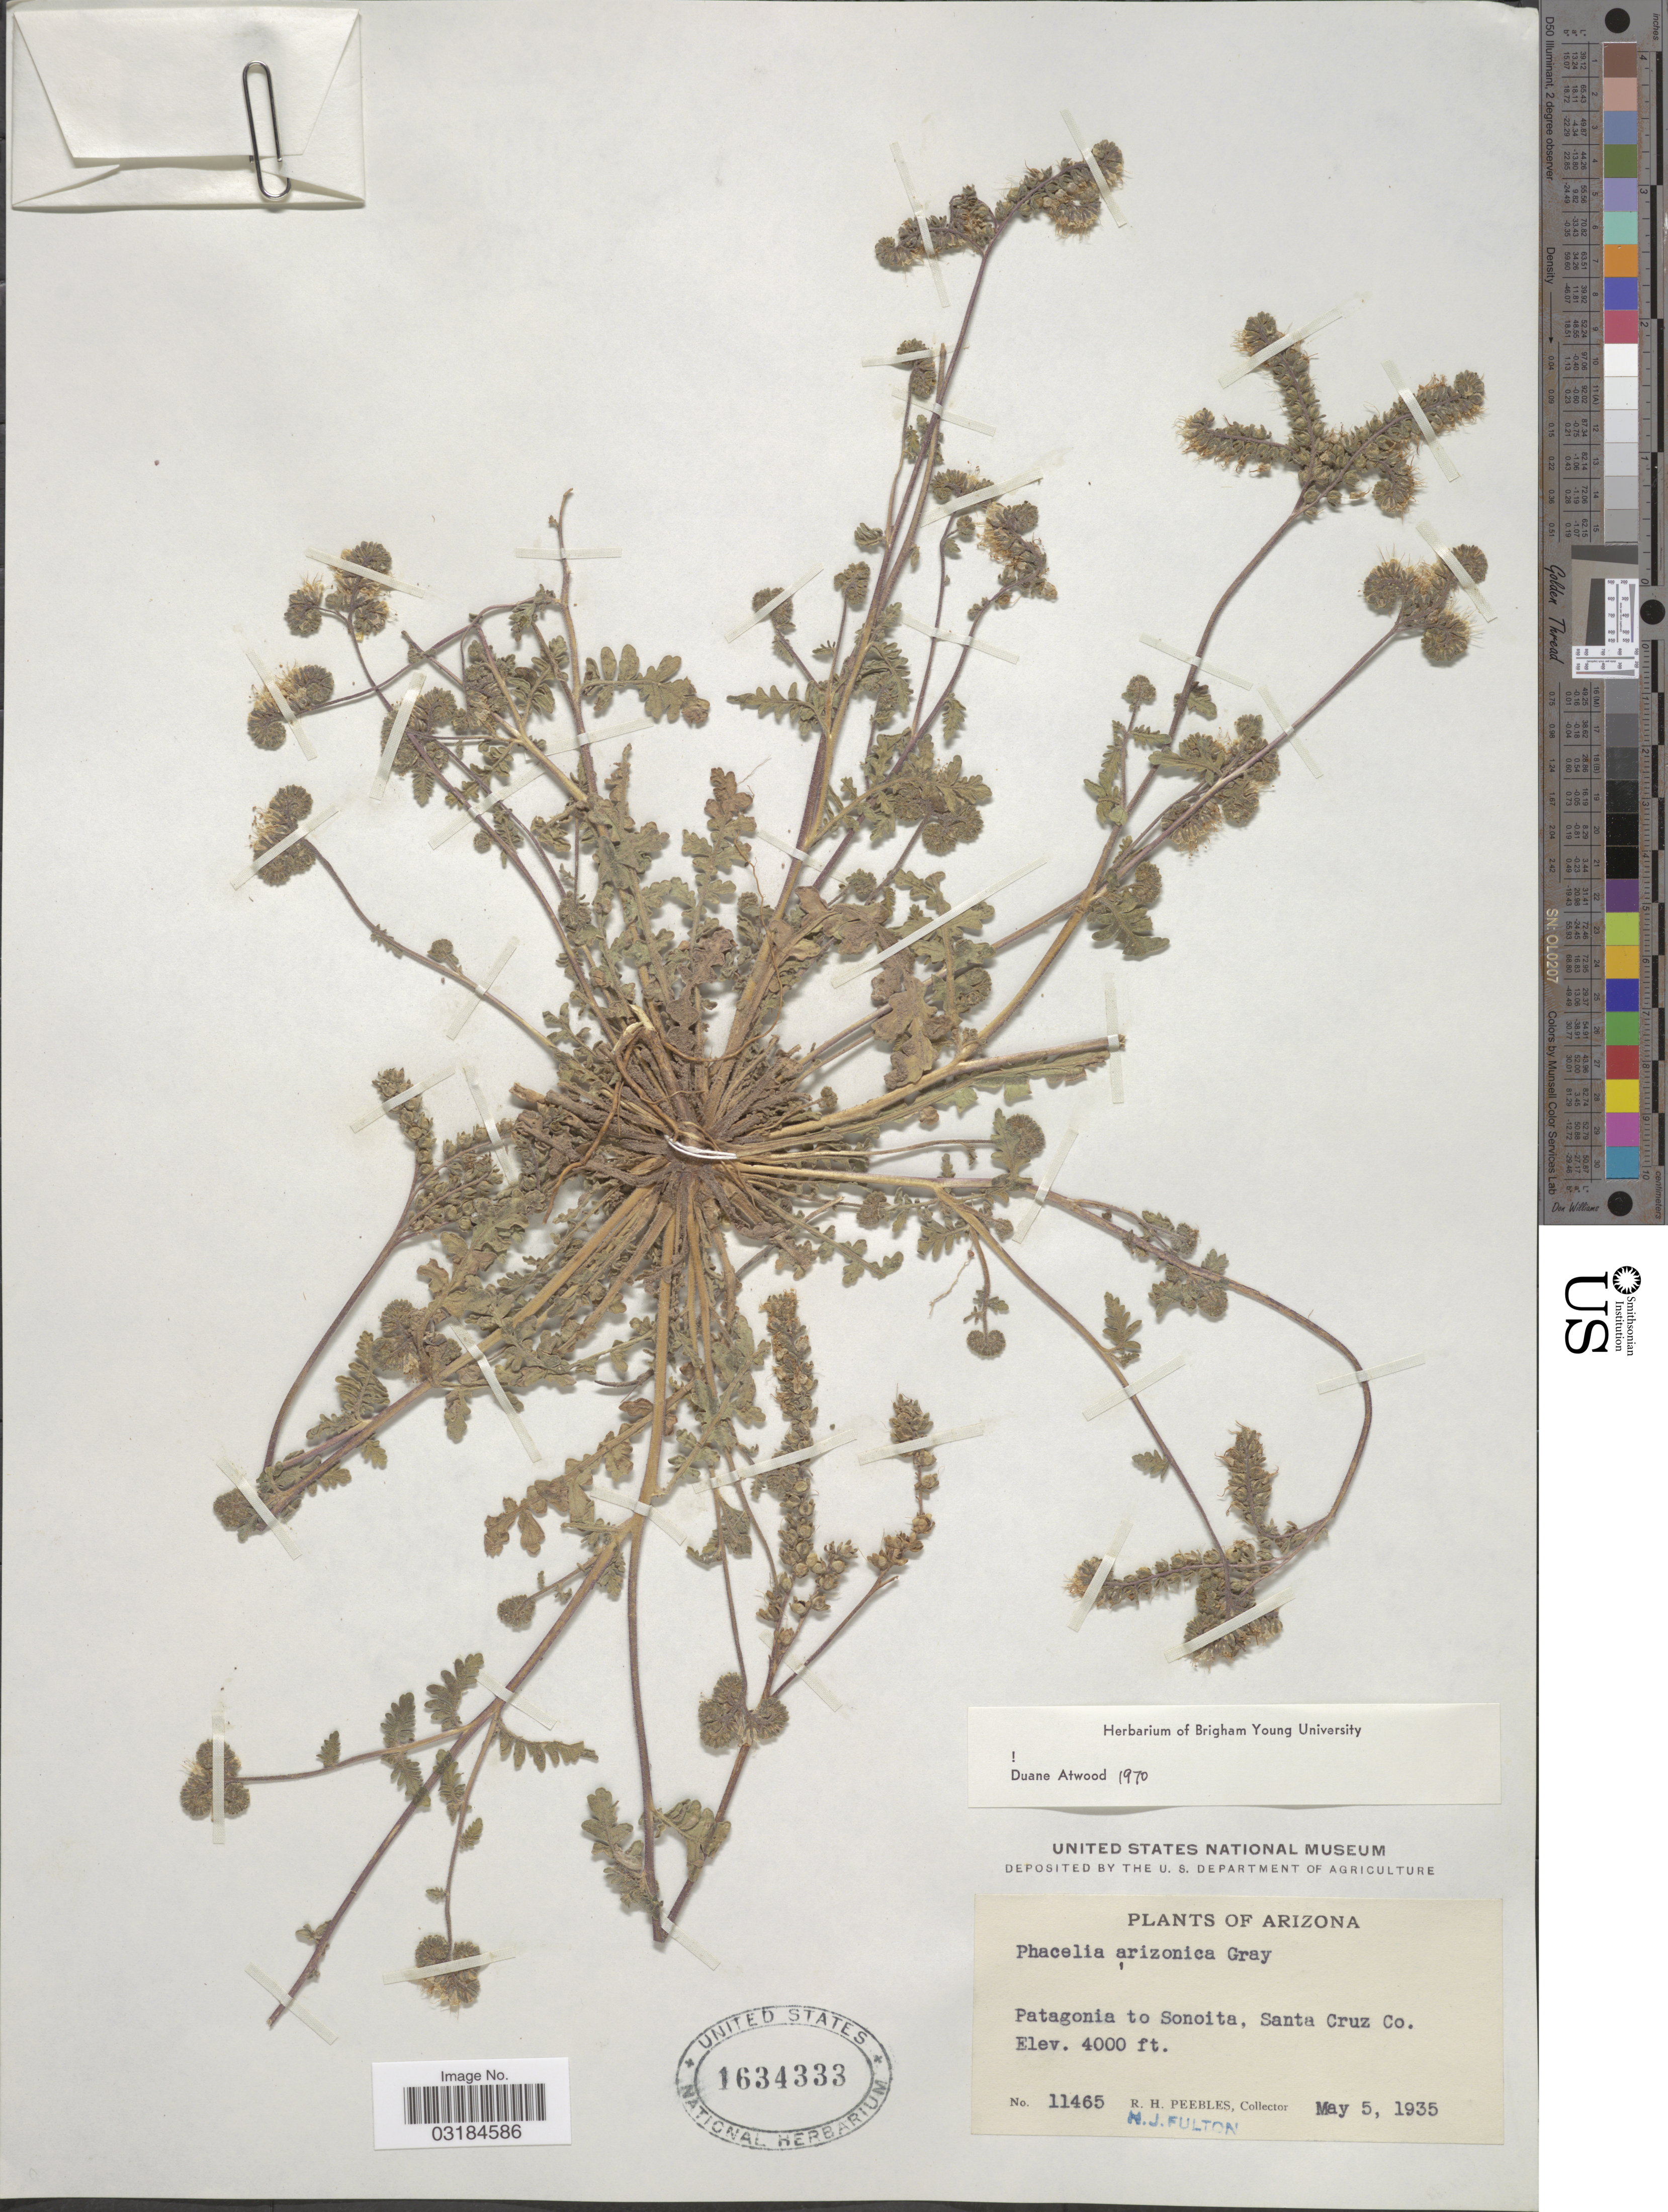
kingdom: Plantae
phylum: Tracheophyta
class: Magnoliopsida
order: Boraginales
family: Hydrophyllaceae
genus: Phacelia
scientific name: Phacelia arizonica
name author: A. Gray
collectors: R. H. Peebles & H. Fulton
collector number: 11465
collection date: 1935-05-05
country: United States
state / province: Arizona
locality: Patagonia to Sonoita, Santa Cruz Co.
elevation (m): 1219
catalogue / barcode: US 1634333